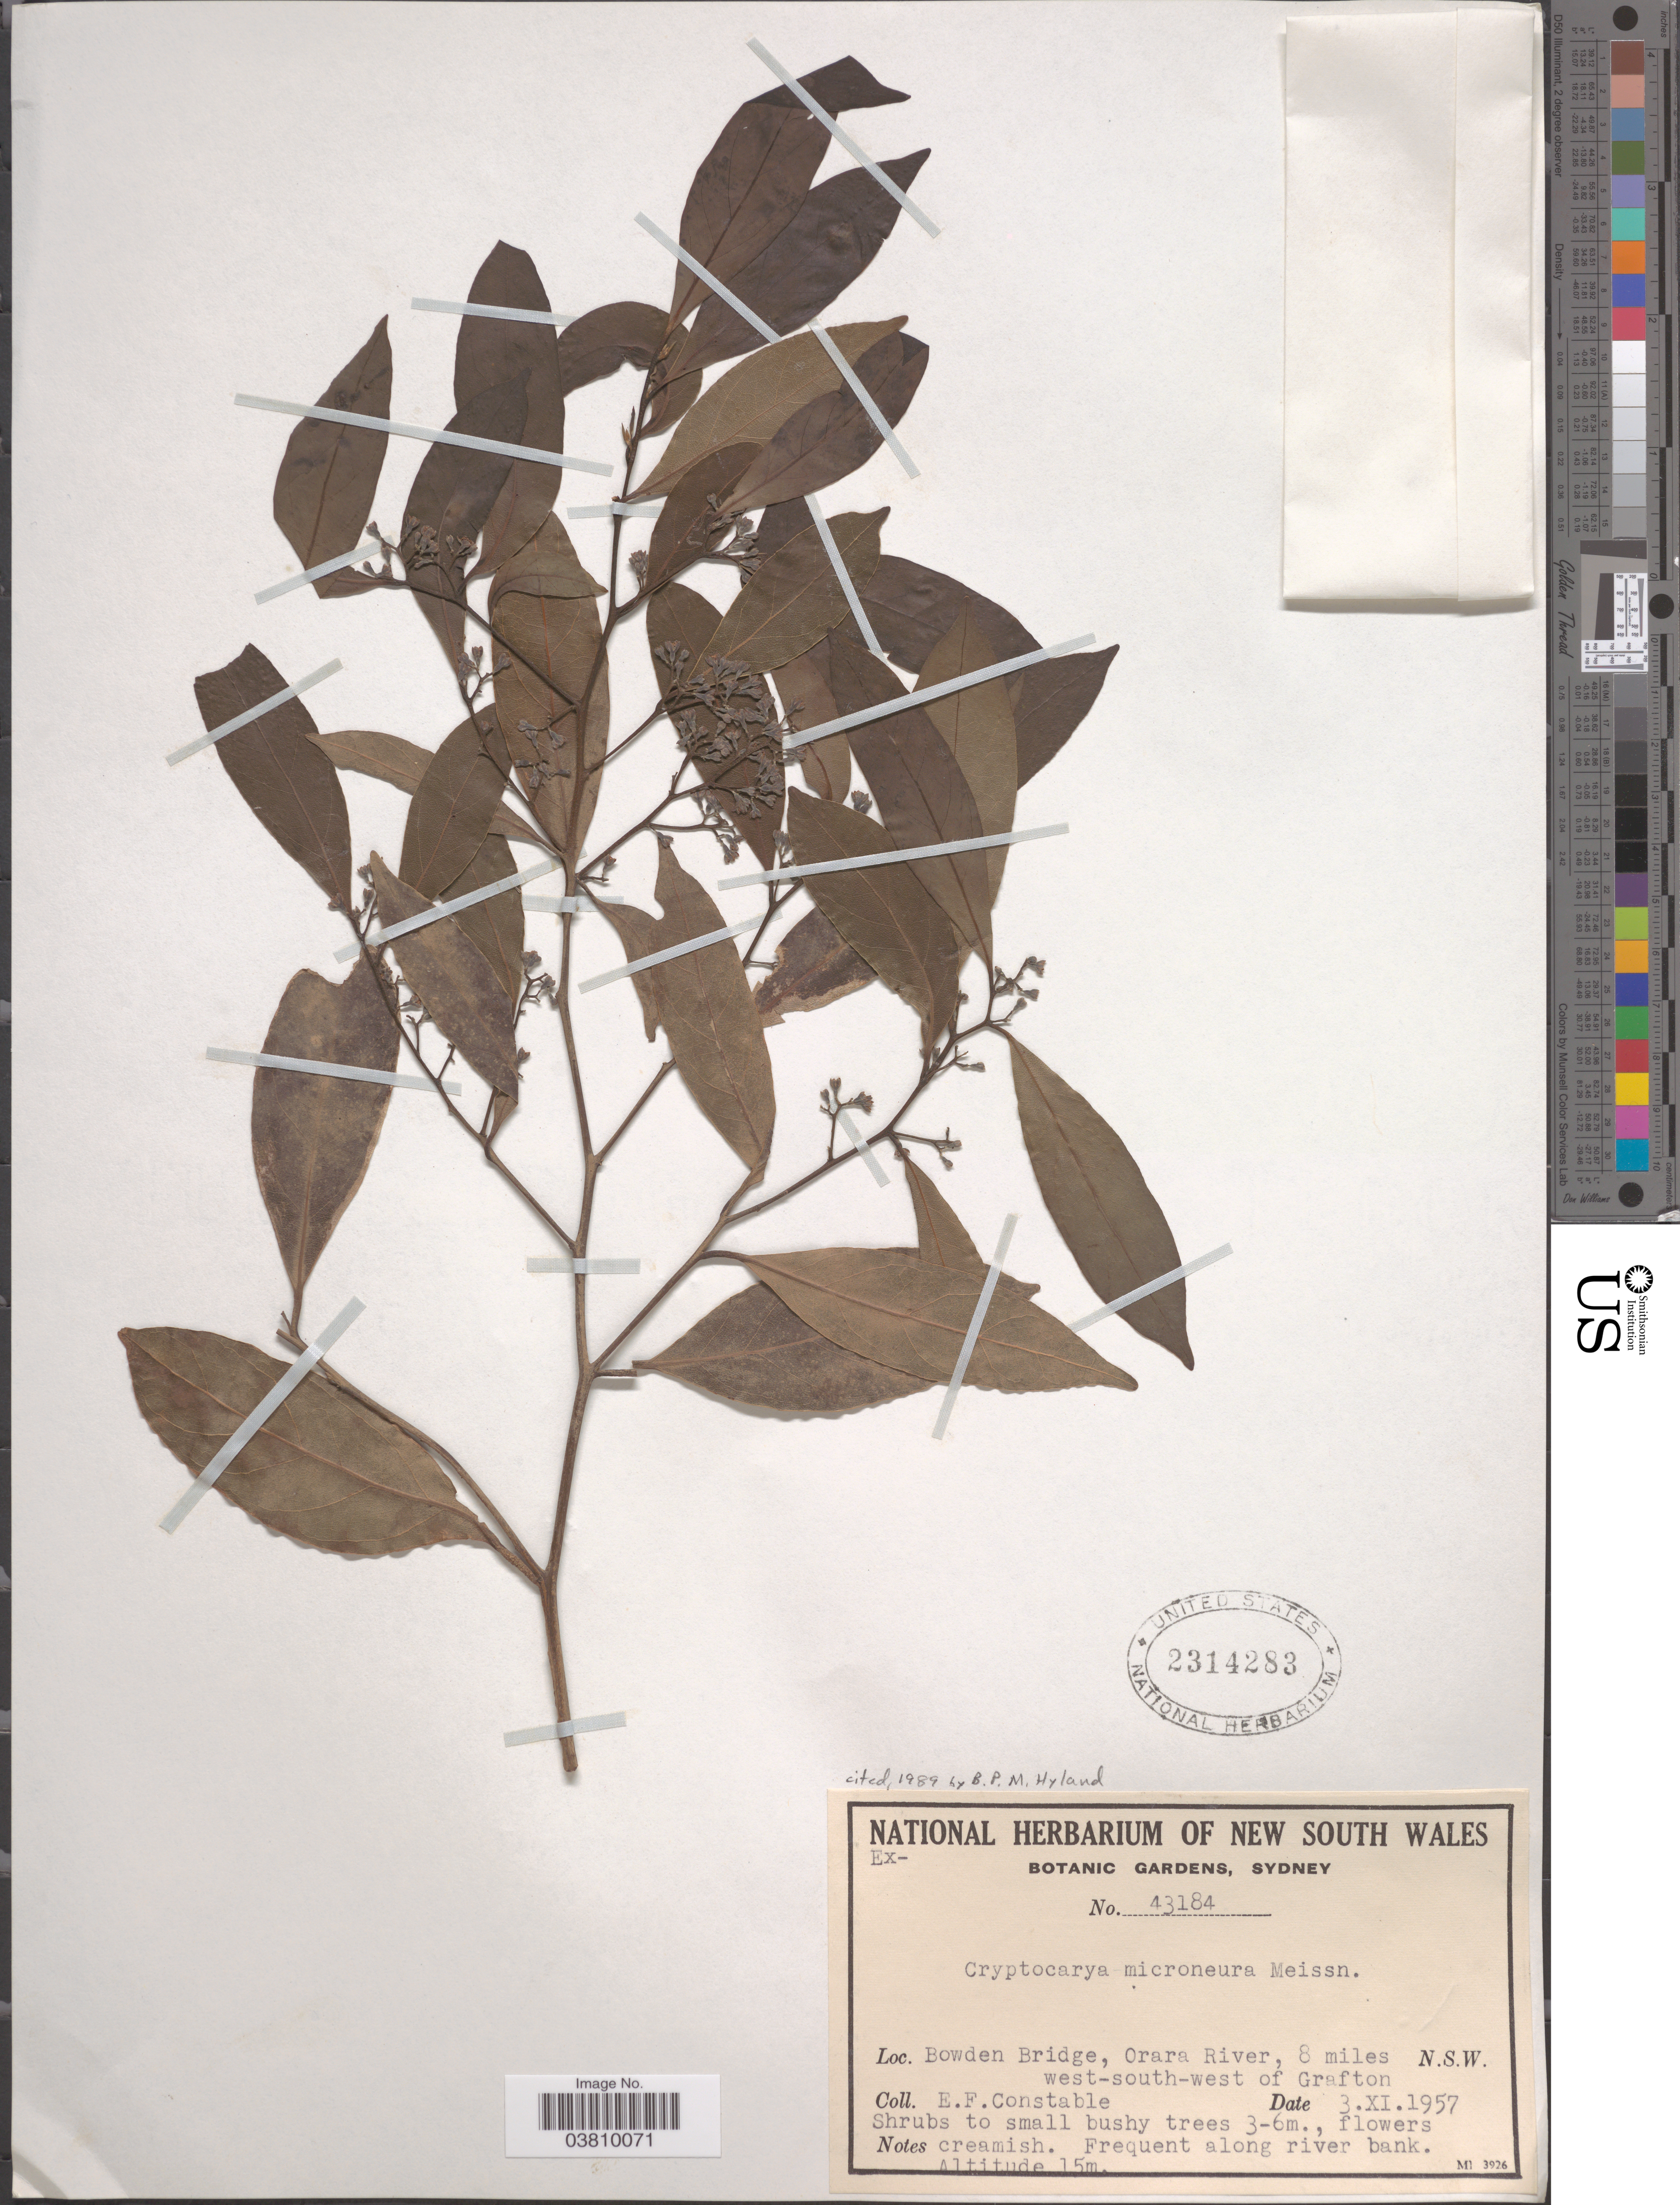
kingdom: Plantae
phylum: Tracheophyta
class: Magnoliopsida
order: Laurales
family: Lauraceae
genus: Cryptocarya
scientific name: Cryptocarya microneura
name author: Meisn.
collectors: E. F. Constable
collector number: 43184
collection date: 1957-11-03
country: Australia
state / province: New South Wales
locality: Bowden Bridge, Orara River, 8 miles west-south-west of Grafton.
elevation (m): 15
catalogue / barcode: US 2314283